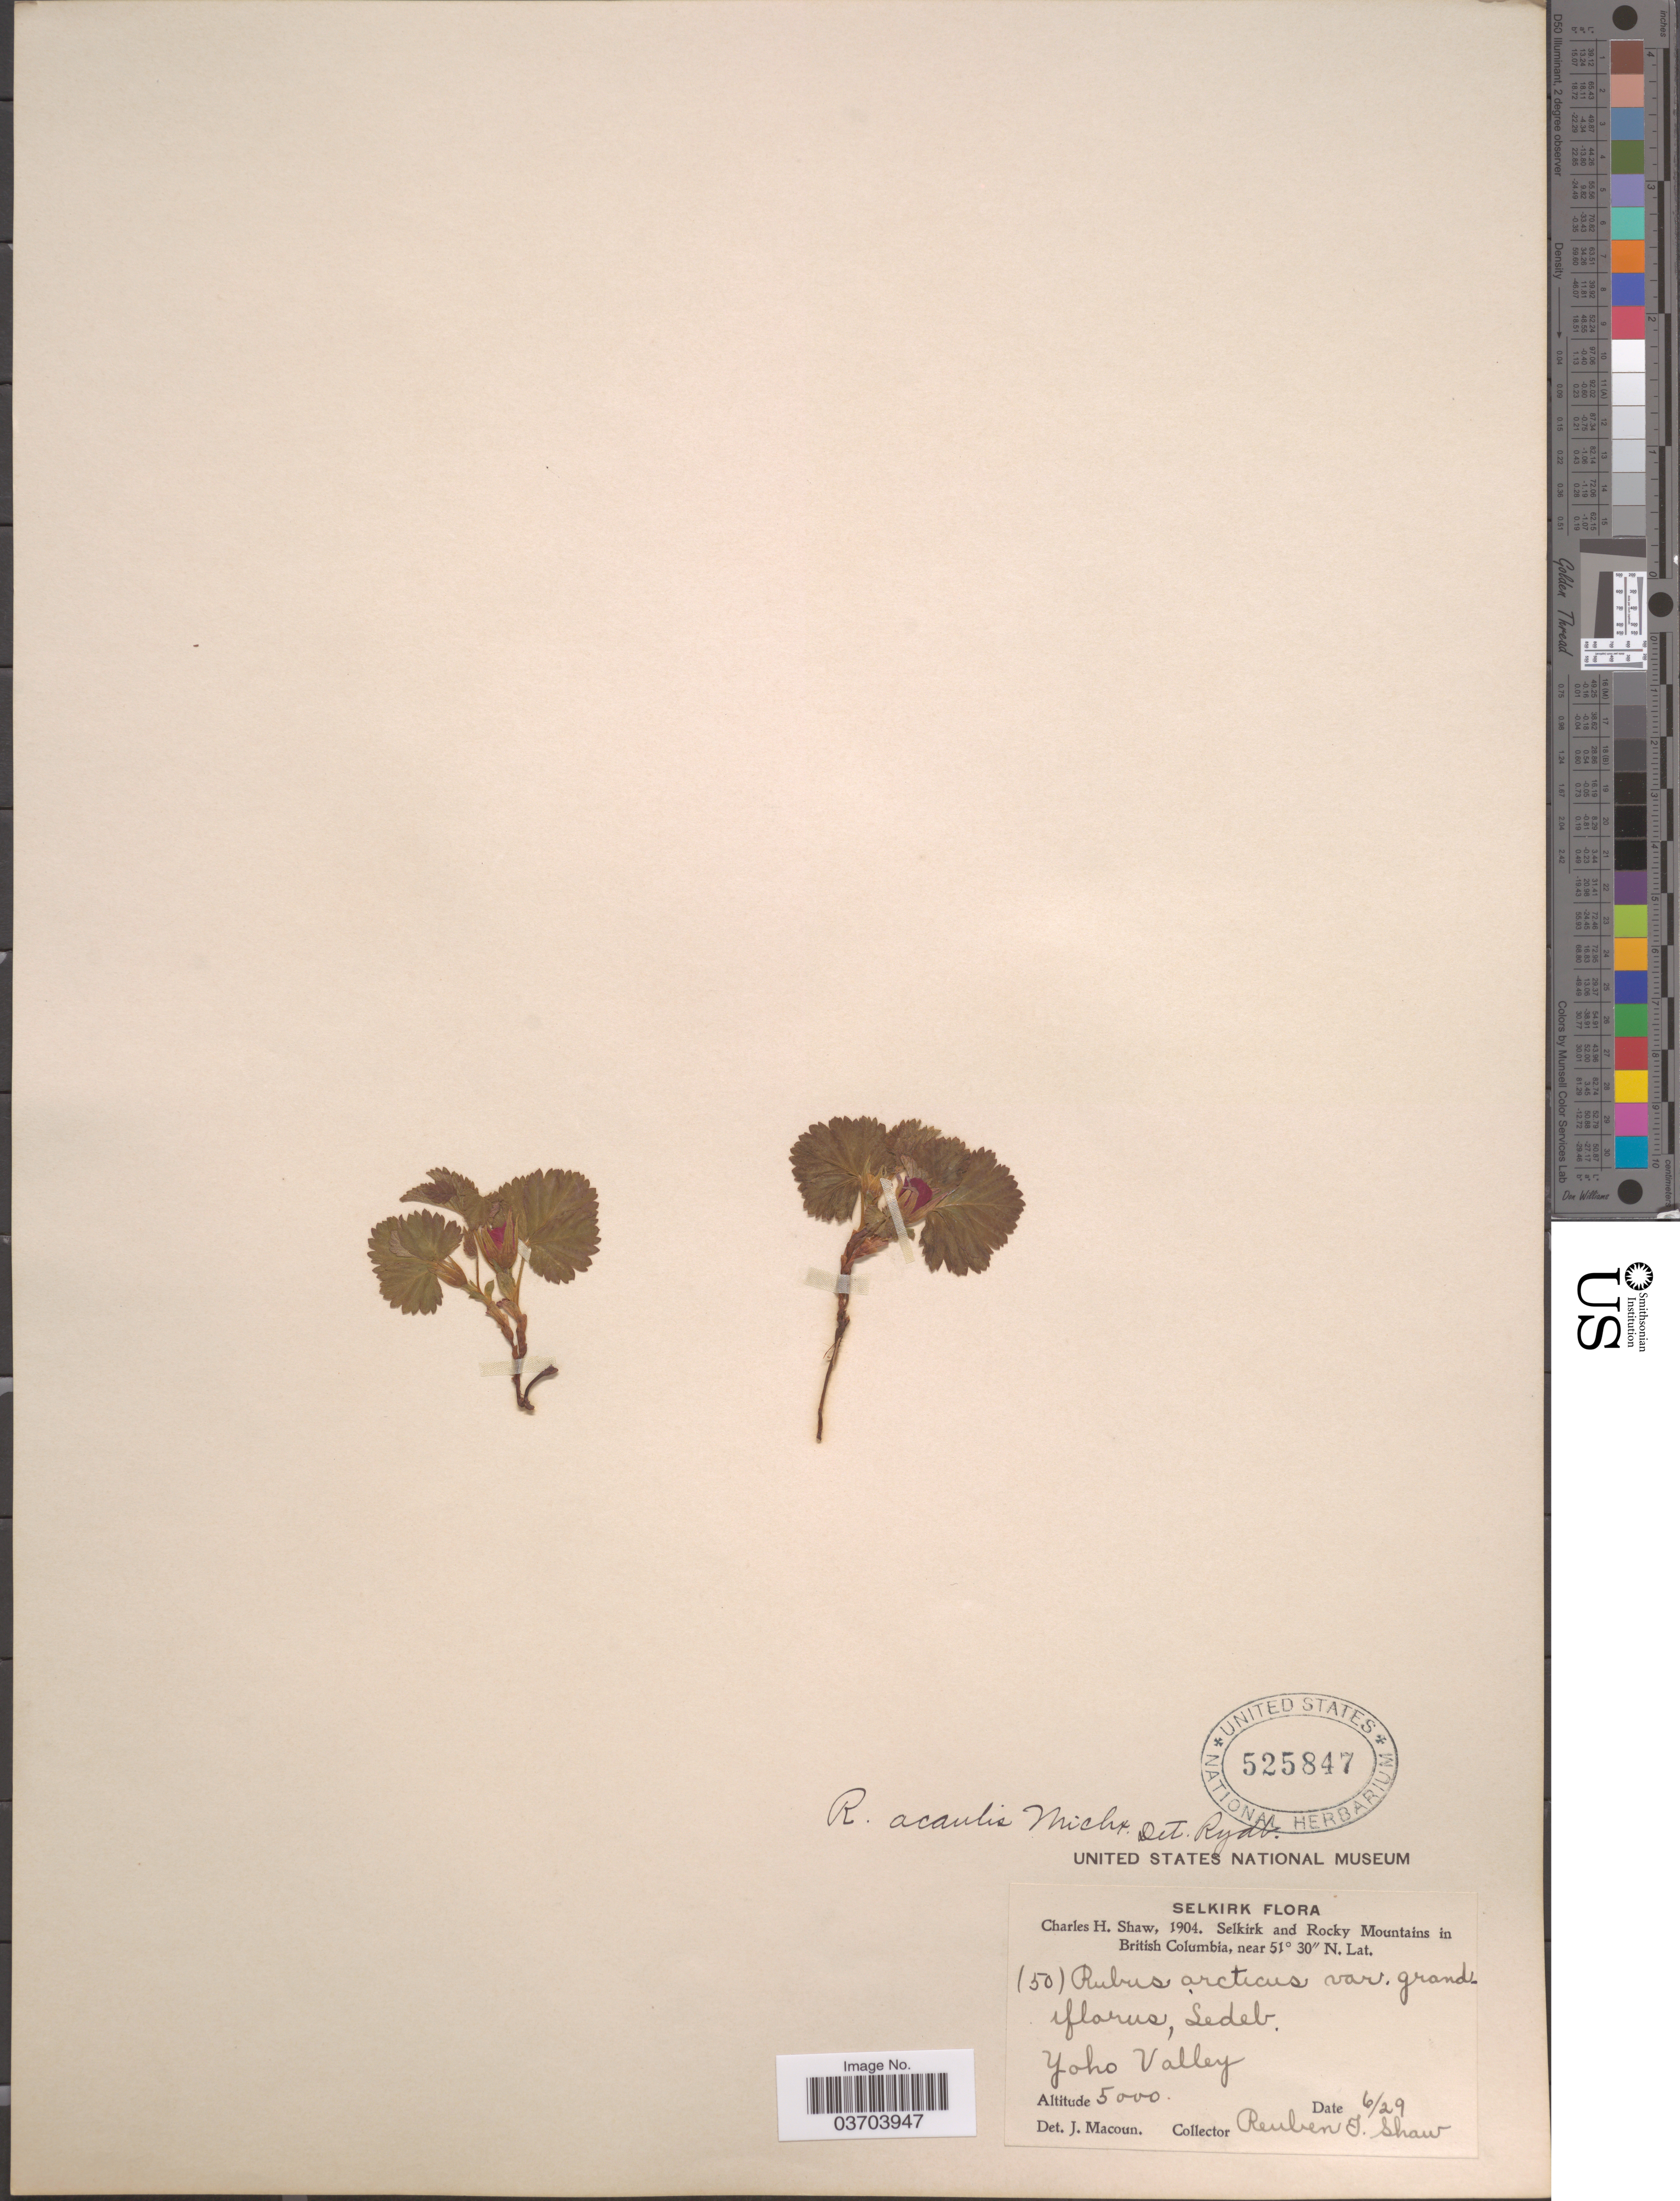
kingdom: Plantae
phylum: Tracheophyta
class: Magnoliopsida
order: Rosales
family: Rosaceae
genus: Rubus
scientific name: Rubus acaulis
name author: Michx.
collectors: R. T. Shaw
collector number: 50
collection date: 1904-06-29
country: Canada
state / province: British Columbia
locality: Selkirk and Rocky Mountains in British Columbia. Yoho Valley.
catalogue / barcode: US 525847